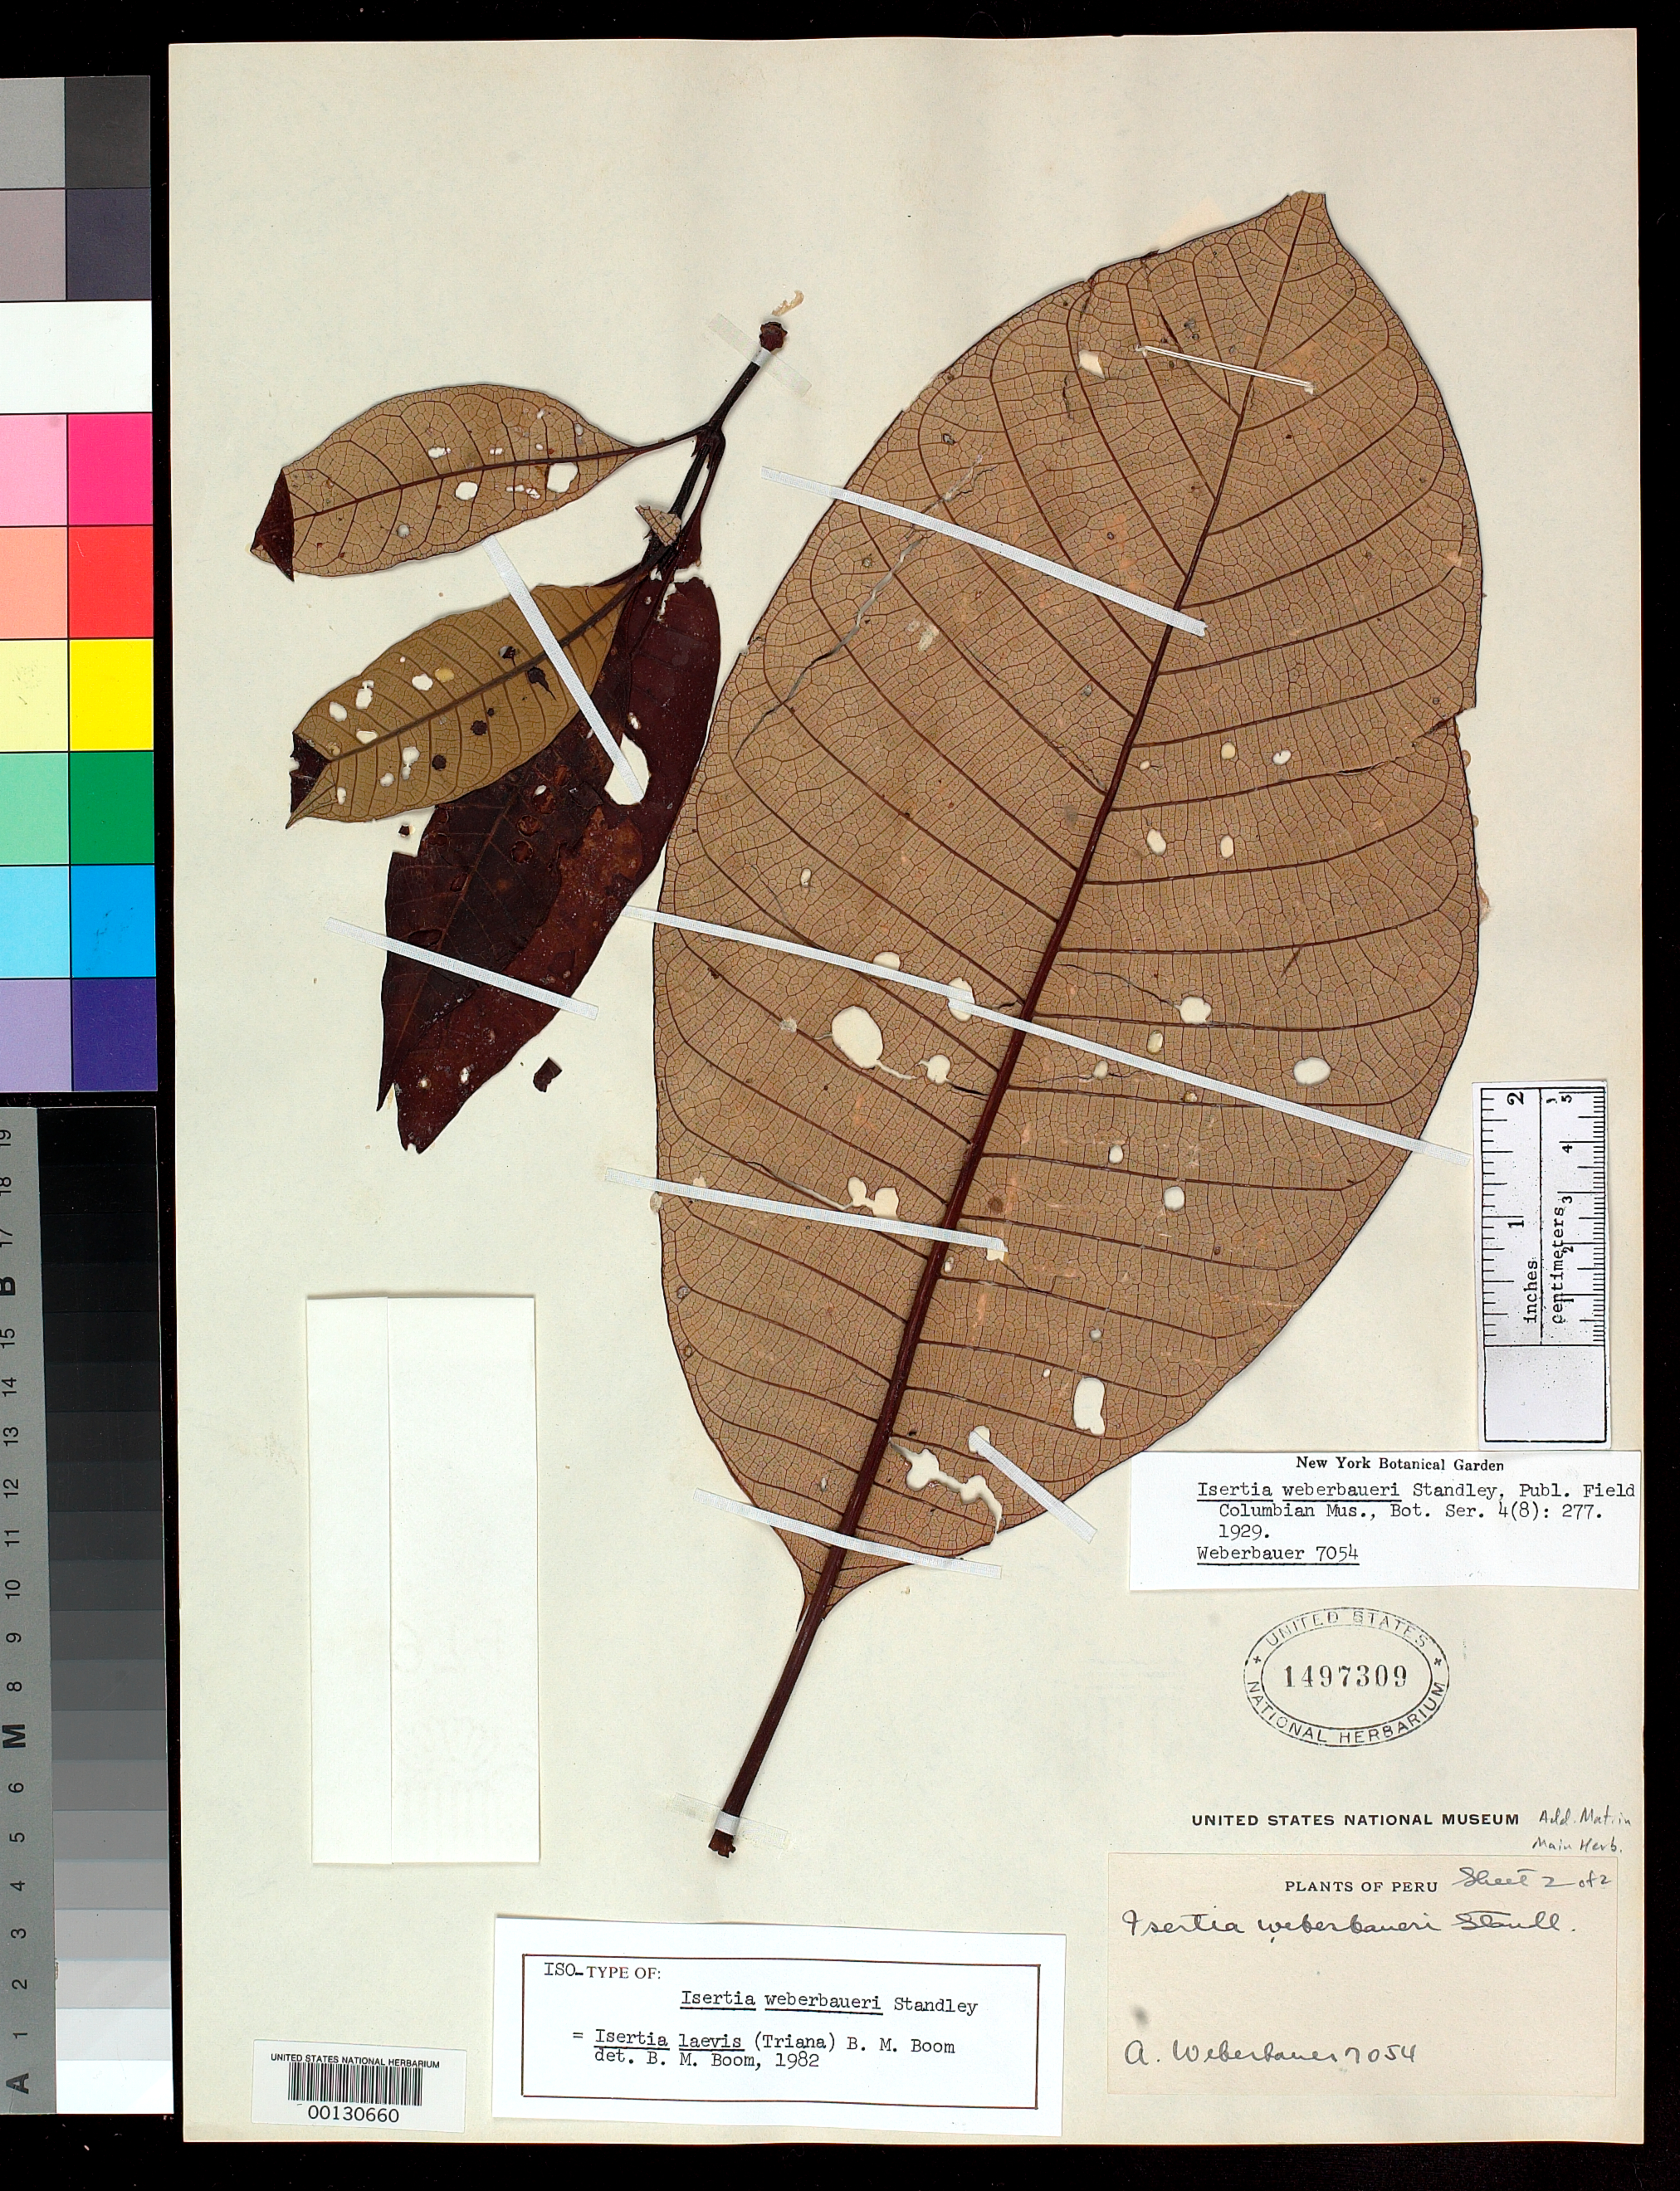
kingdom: Plantae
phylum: Tracheophyta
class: Magnoliopsida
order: Gentianales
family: Rubiaceae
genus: Isertia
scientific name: Isertia weberbaueri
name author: Standl.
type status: Isotype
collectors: A. Weberbauer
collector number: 7054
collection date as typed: Aug 1914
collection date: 1914-08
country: Peru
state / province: La Libertad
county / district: Pataz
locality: Valley of the River Mishiollo.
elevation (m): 1400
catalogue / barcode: US 1497309